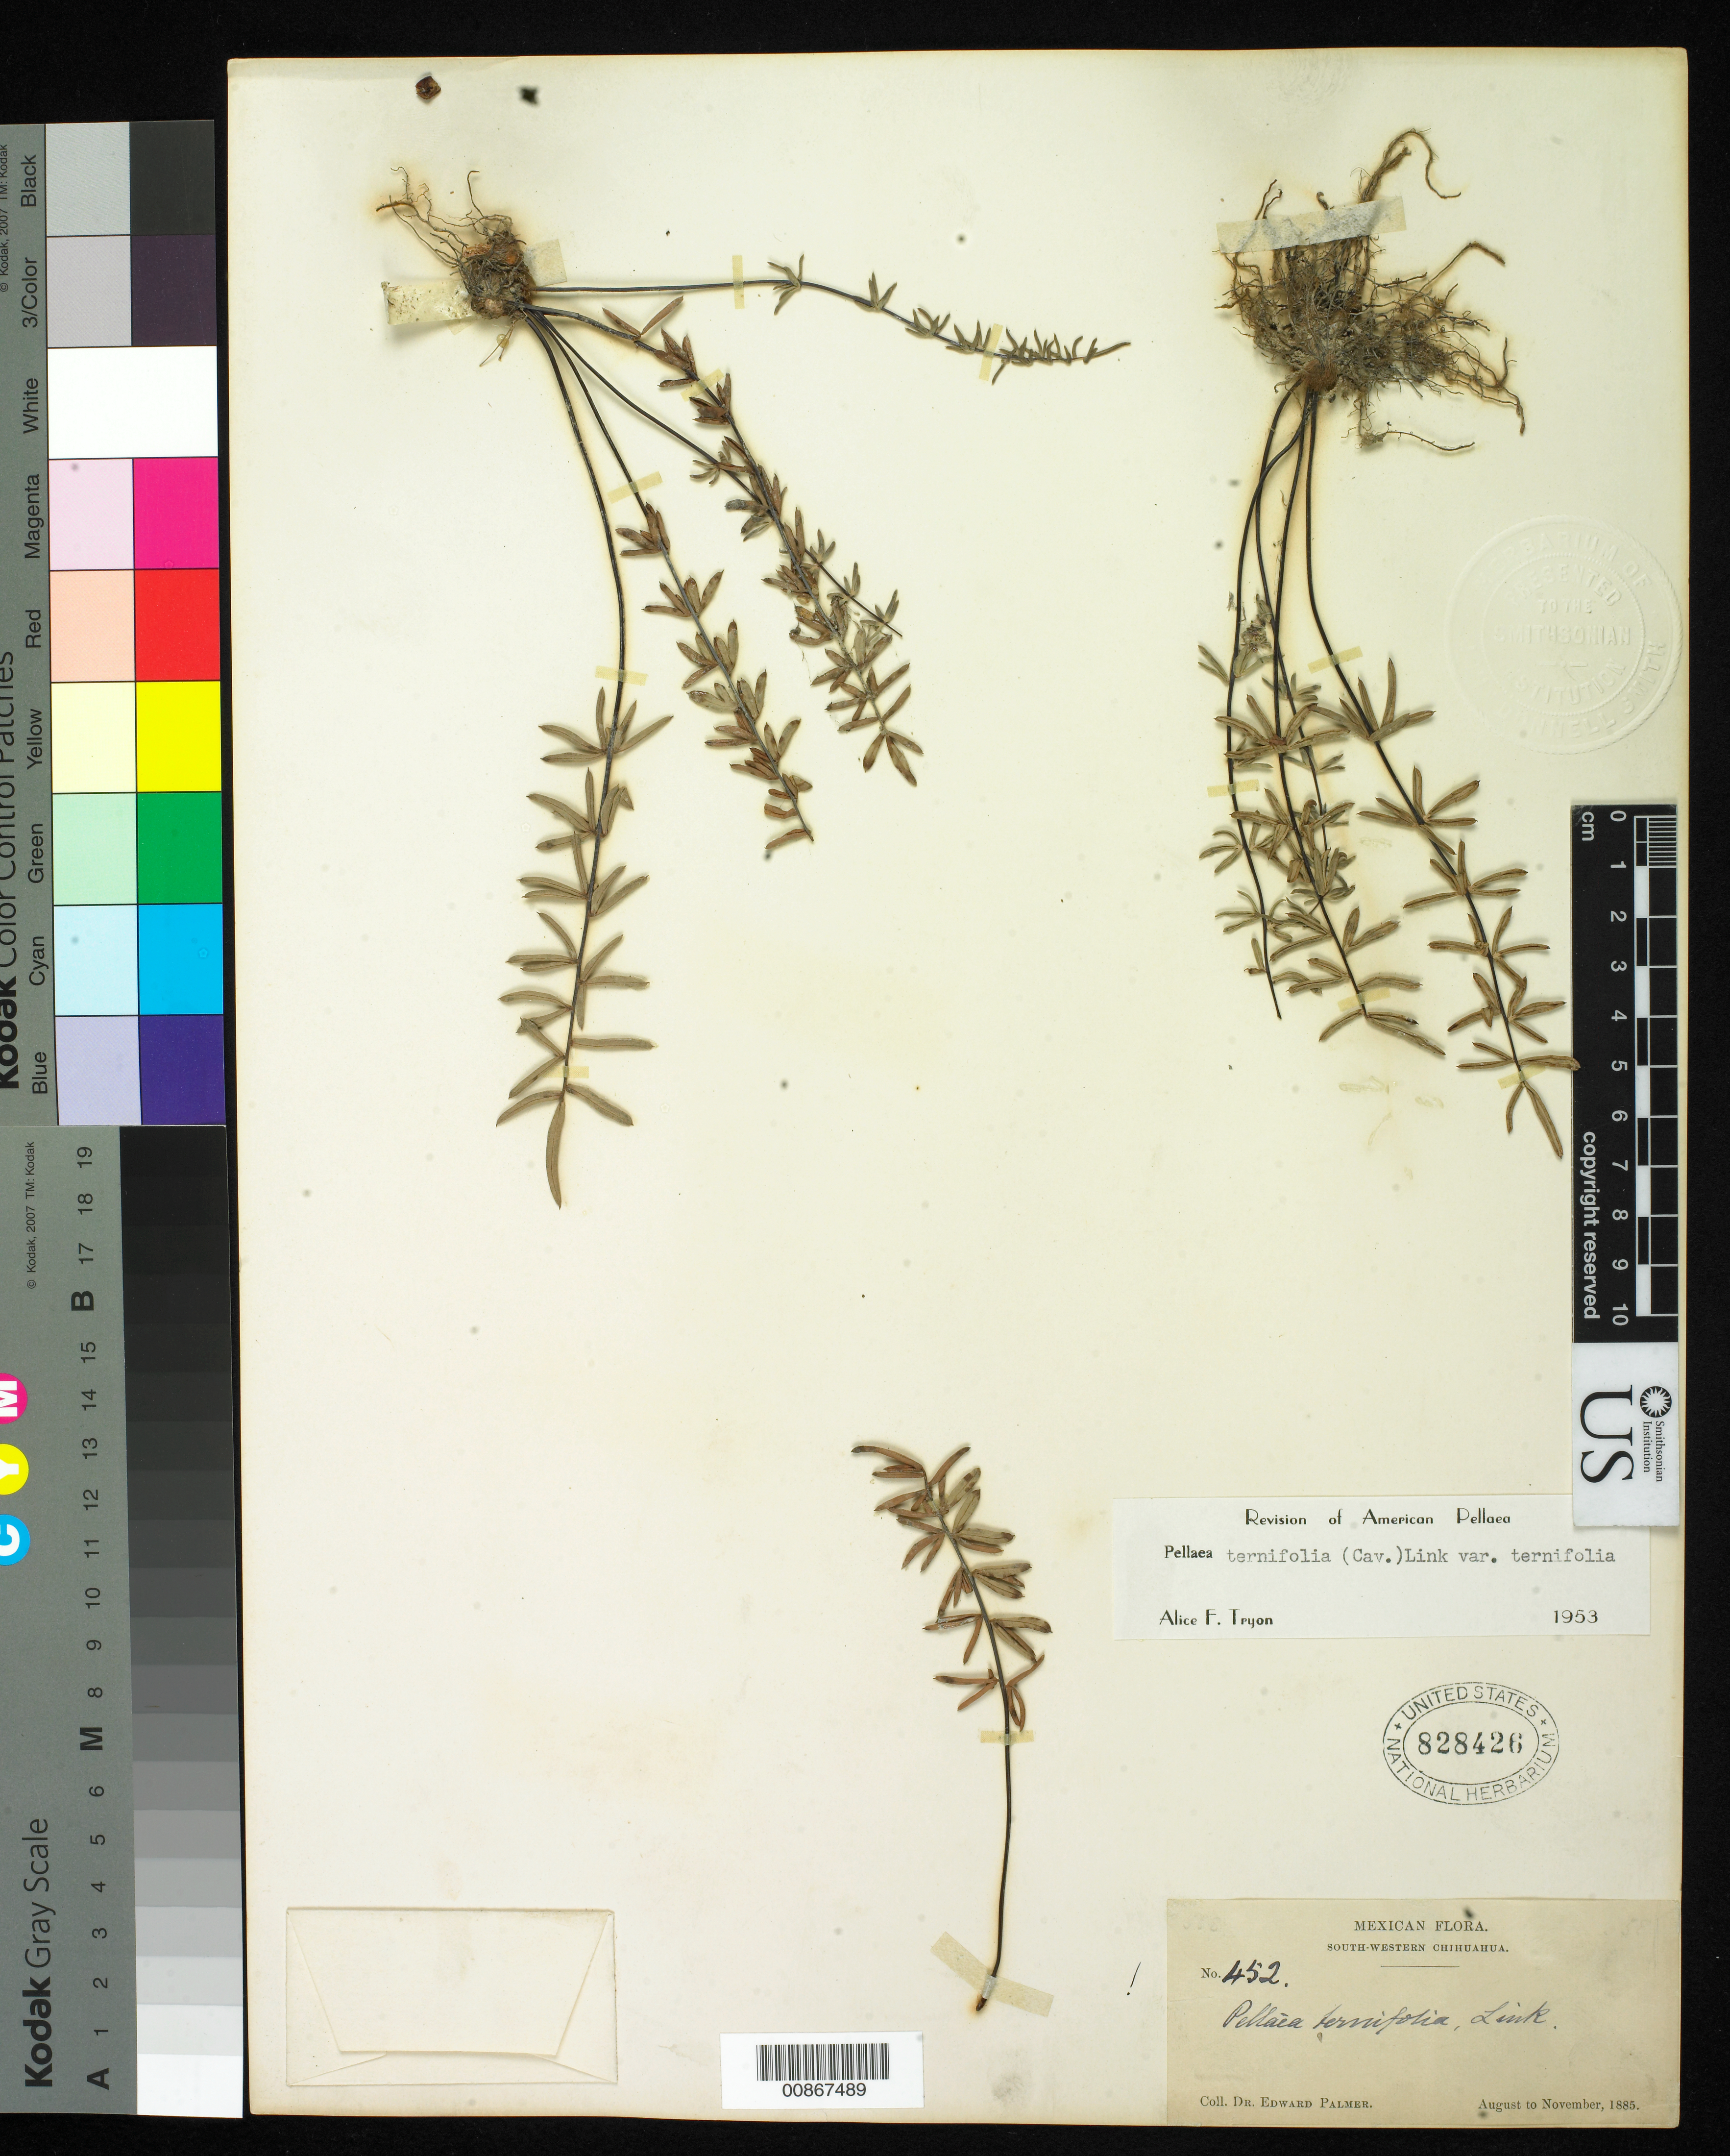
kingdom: Plantae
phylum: Tracheophyta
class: Polypodiopsida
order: Polypodiales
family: Pteridaceae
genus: Pellaea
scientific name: Pellaea ternifolia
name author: (Cav.) Link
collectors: E. Palmer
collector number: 452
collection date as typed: Aug 1885 to -- Nov 1885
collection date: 1885-08/1885-11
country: Mexico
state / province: Chihuahua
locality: South-Western Chihuahua.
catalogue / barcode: US 828426